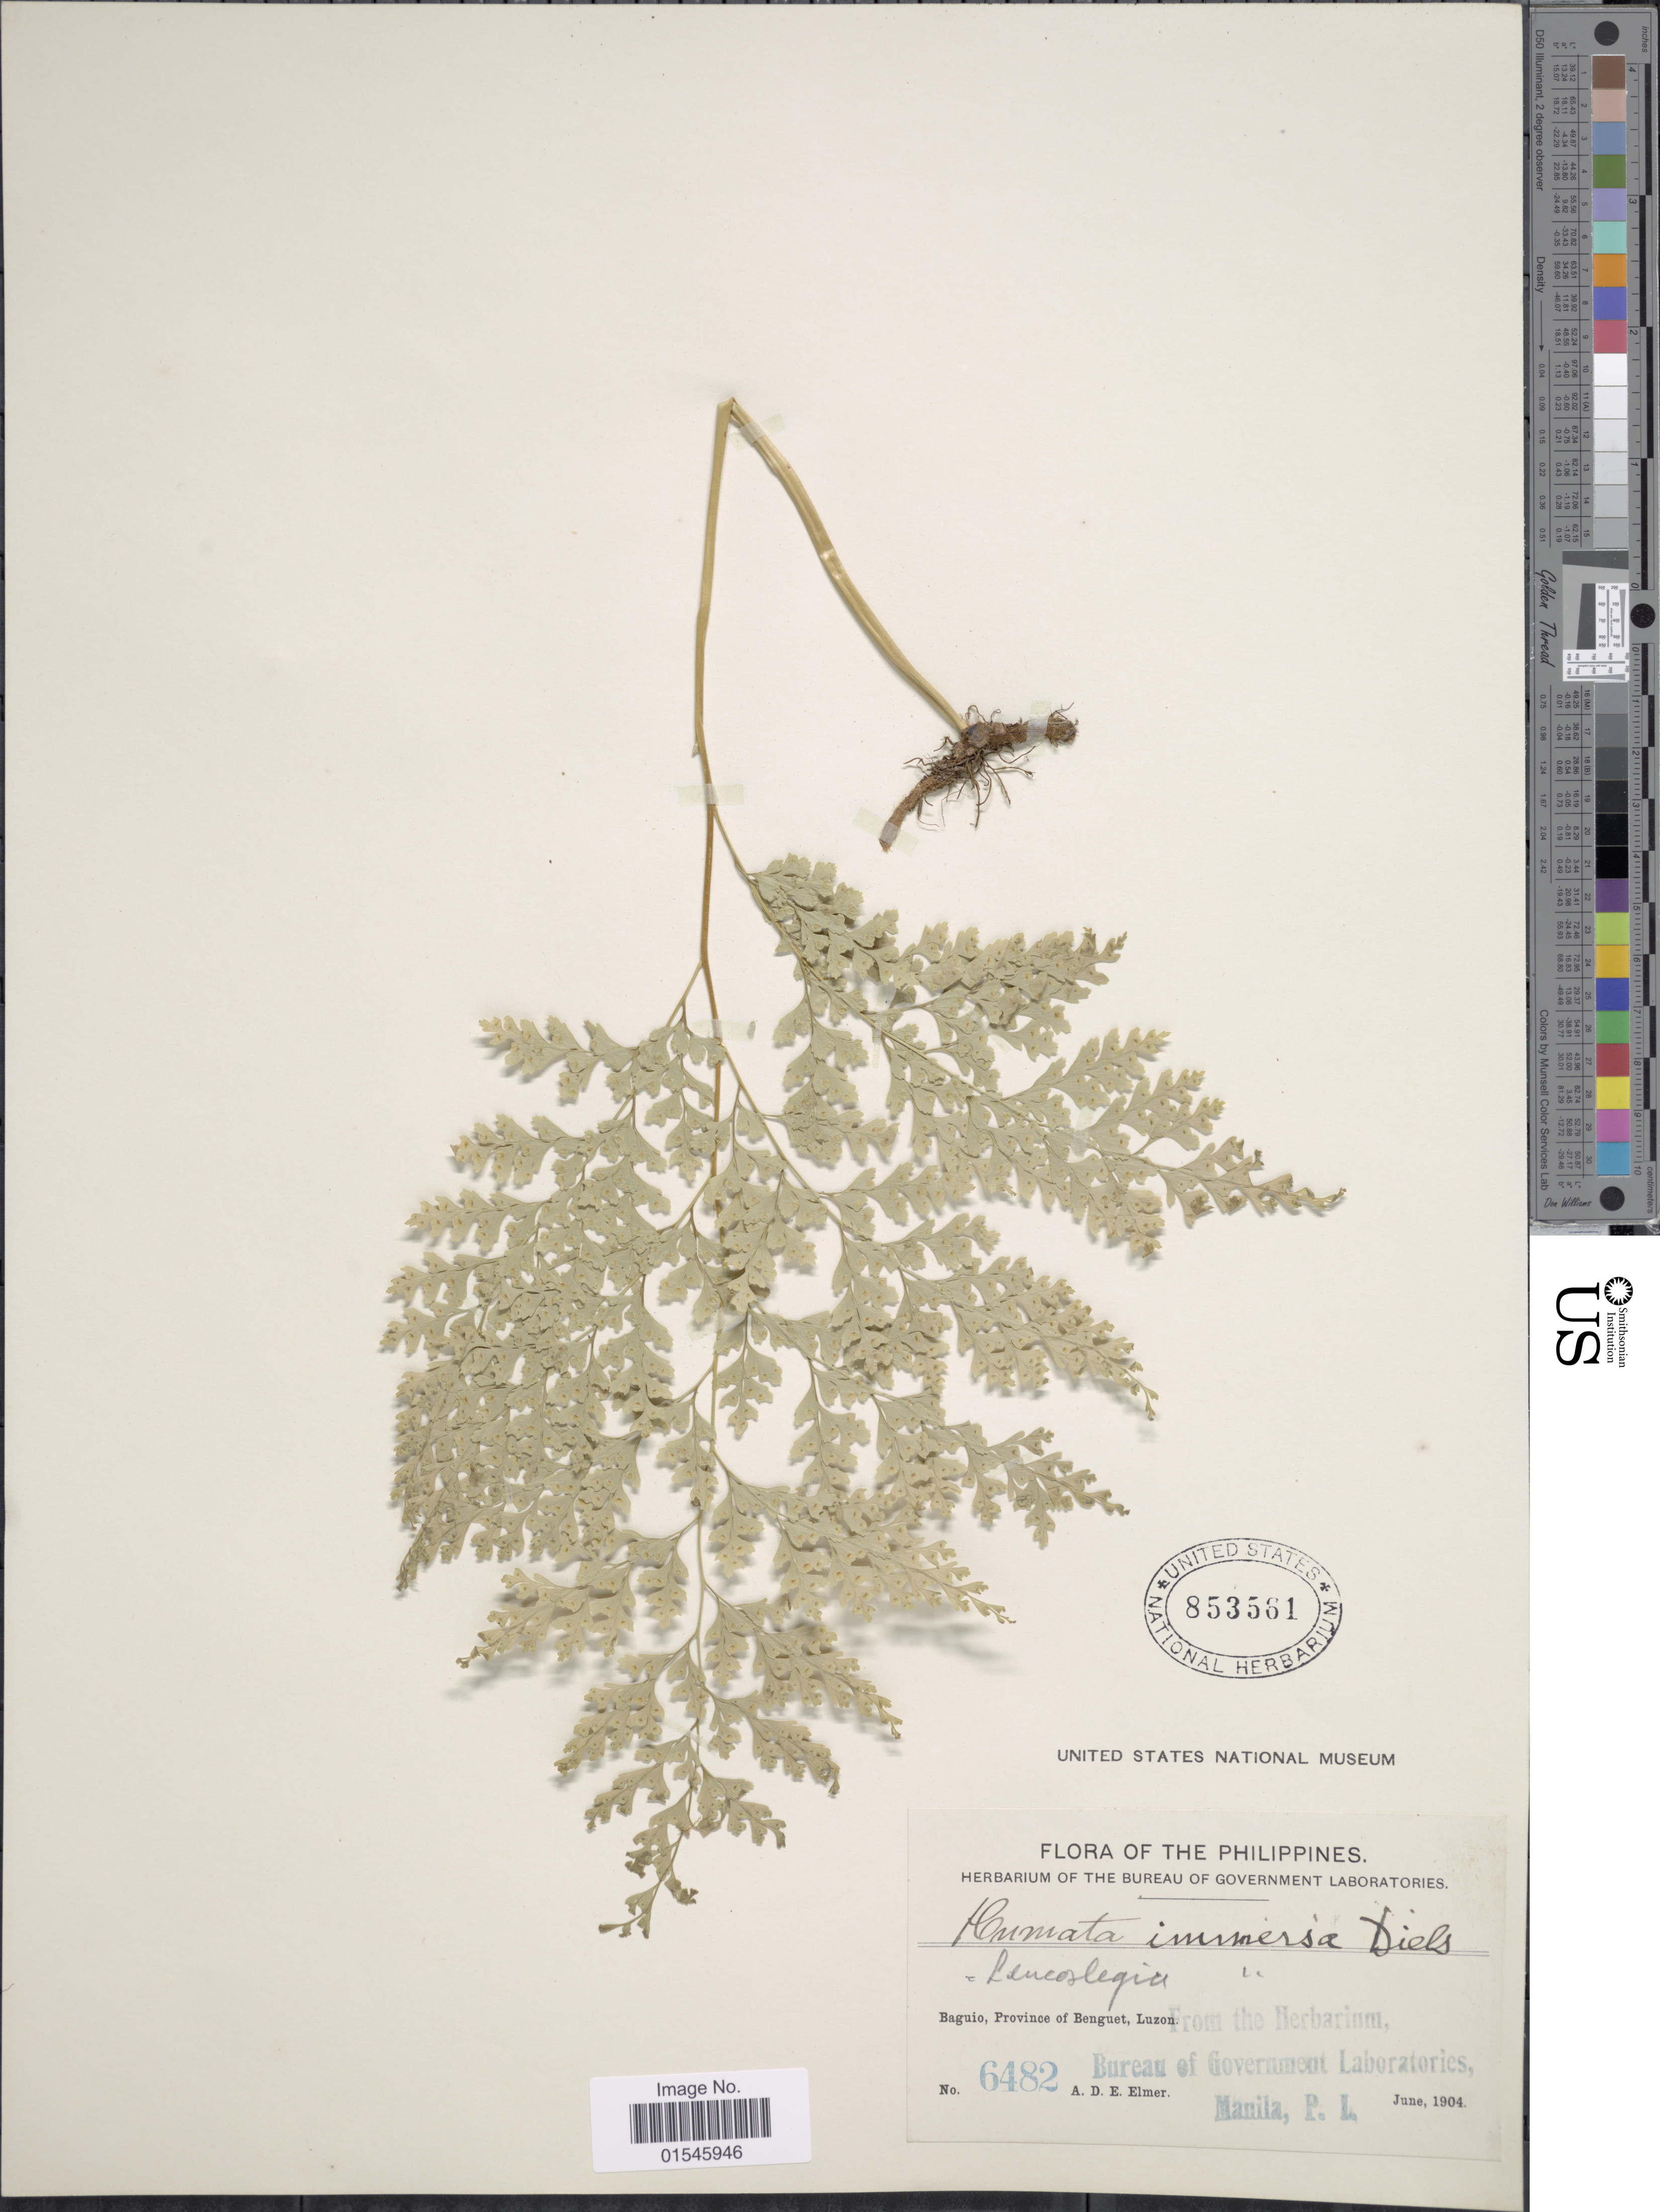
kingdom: Plantae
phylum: Tracheophyta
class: Polypodiopsida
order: Polypodiales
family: Hypodematiaceae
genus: Leucostegia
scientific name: Leucostegia truncata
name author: (D. Don) Fraser-Jenk.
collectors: A. D. E. Elmer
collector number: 6482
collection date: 1904-06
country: Philippines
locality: Baguio, Province of Benguet, Luzon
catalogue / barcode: US 853561